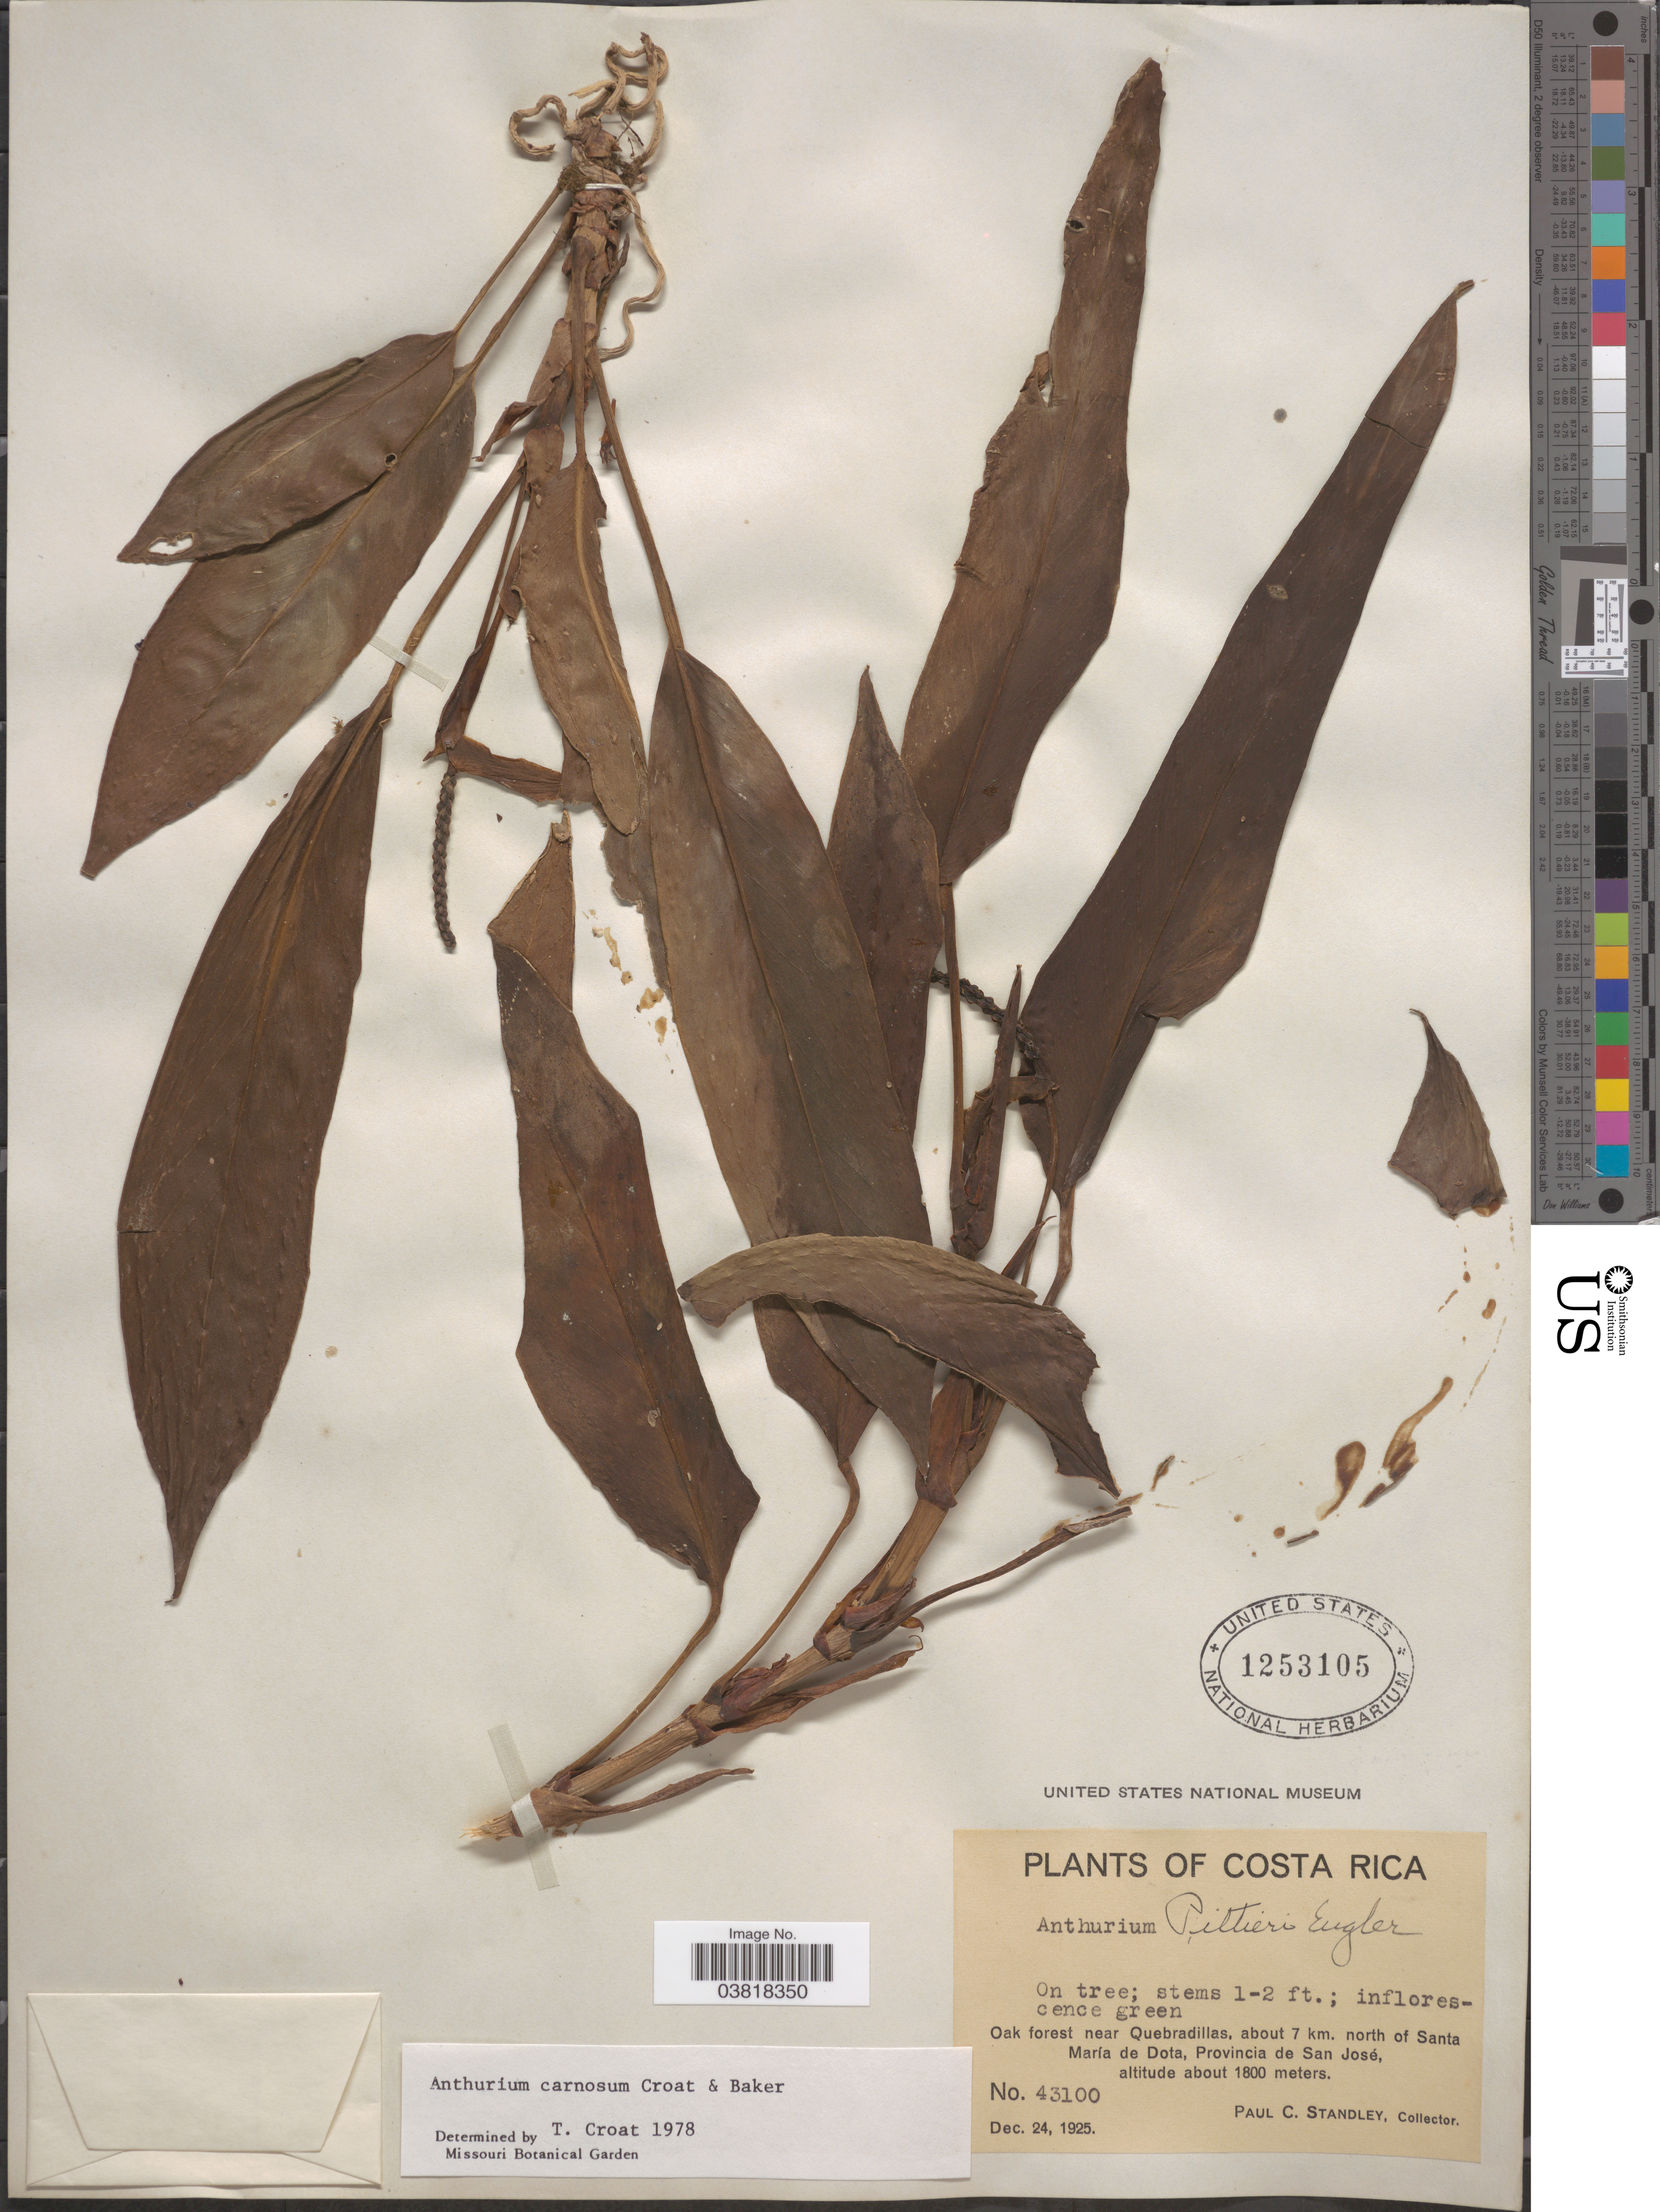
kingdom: Plantae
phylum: Tracheophyta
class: Liliopsida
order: Alismatales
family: Araceae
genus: Anthurium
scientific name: Anthurium carnosum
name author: Croat & R.A. Baker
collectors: P. C. Standley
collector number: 43100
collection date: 1925-12-24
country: Costa Rica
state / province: San José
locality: Oak forest near Quebradillas, about 7 km. north of Santa María de Dota.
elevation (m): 1800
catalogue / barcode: US 1253105